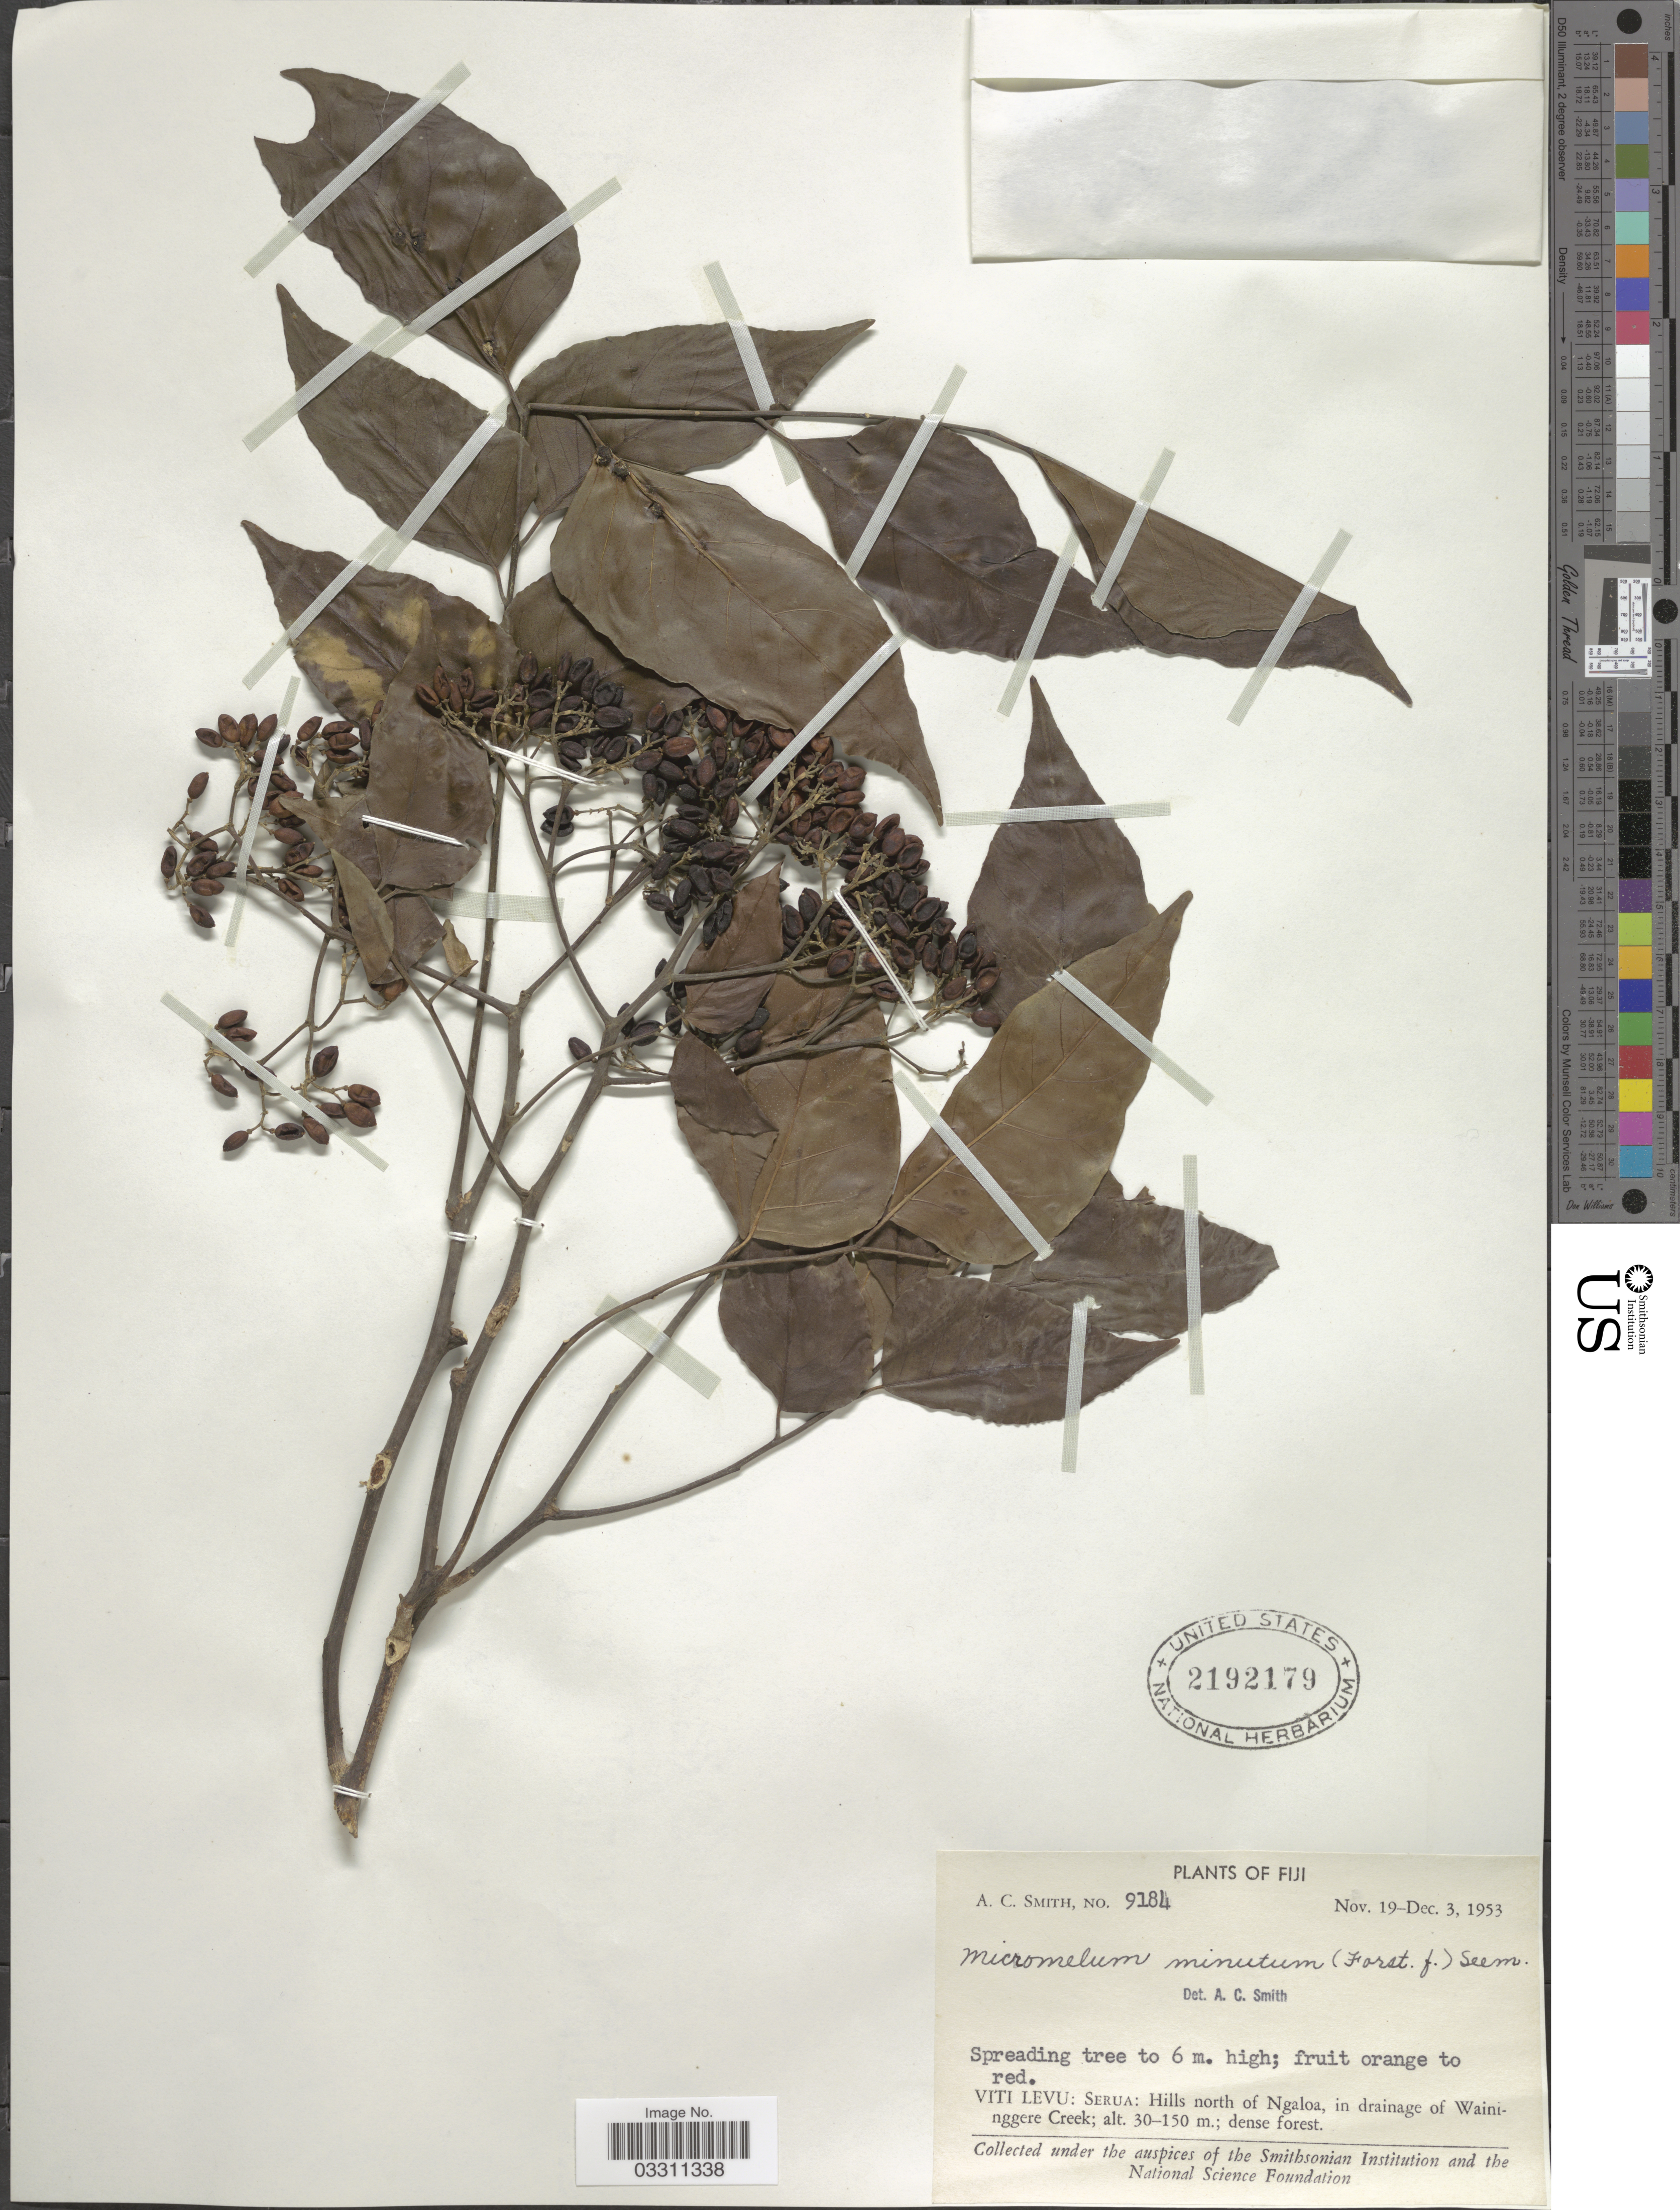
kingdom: Plantae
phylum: Tracheophyta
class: Magnoliopsida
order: Sapindales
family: Rutaceae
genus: Micromelum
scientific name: Micromelum minutum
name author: (G. Forst.) Wight & Arn.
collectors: A. C. Smith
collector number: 9184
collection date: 1953-11-19/1953-12-03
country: Fiji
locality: Viti Levu: Serua: Hills north of Ngaloa, in drainage of Waininggere Creek.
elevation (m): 30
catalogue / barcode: US 2192179